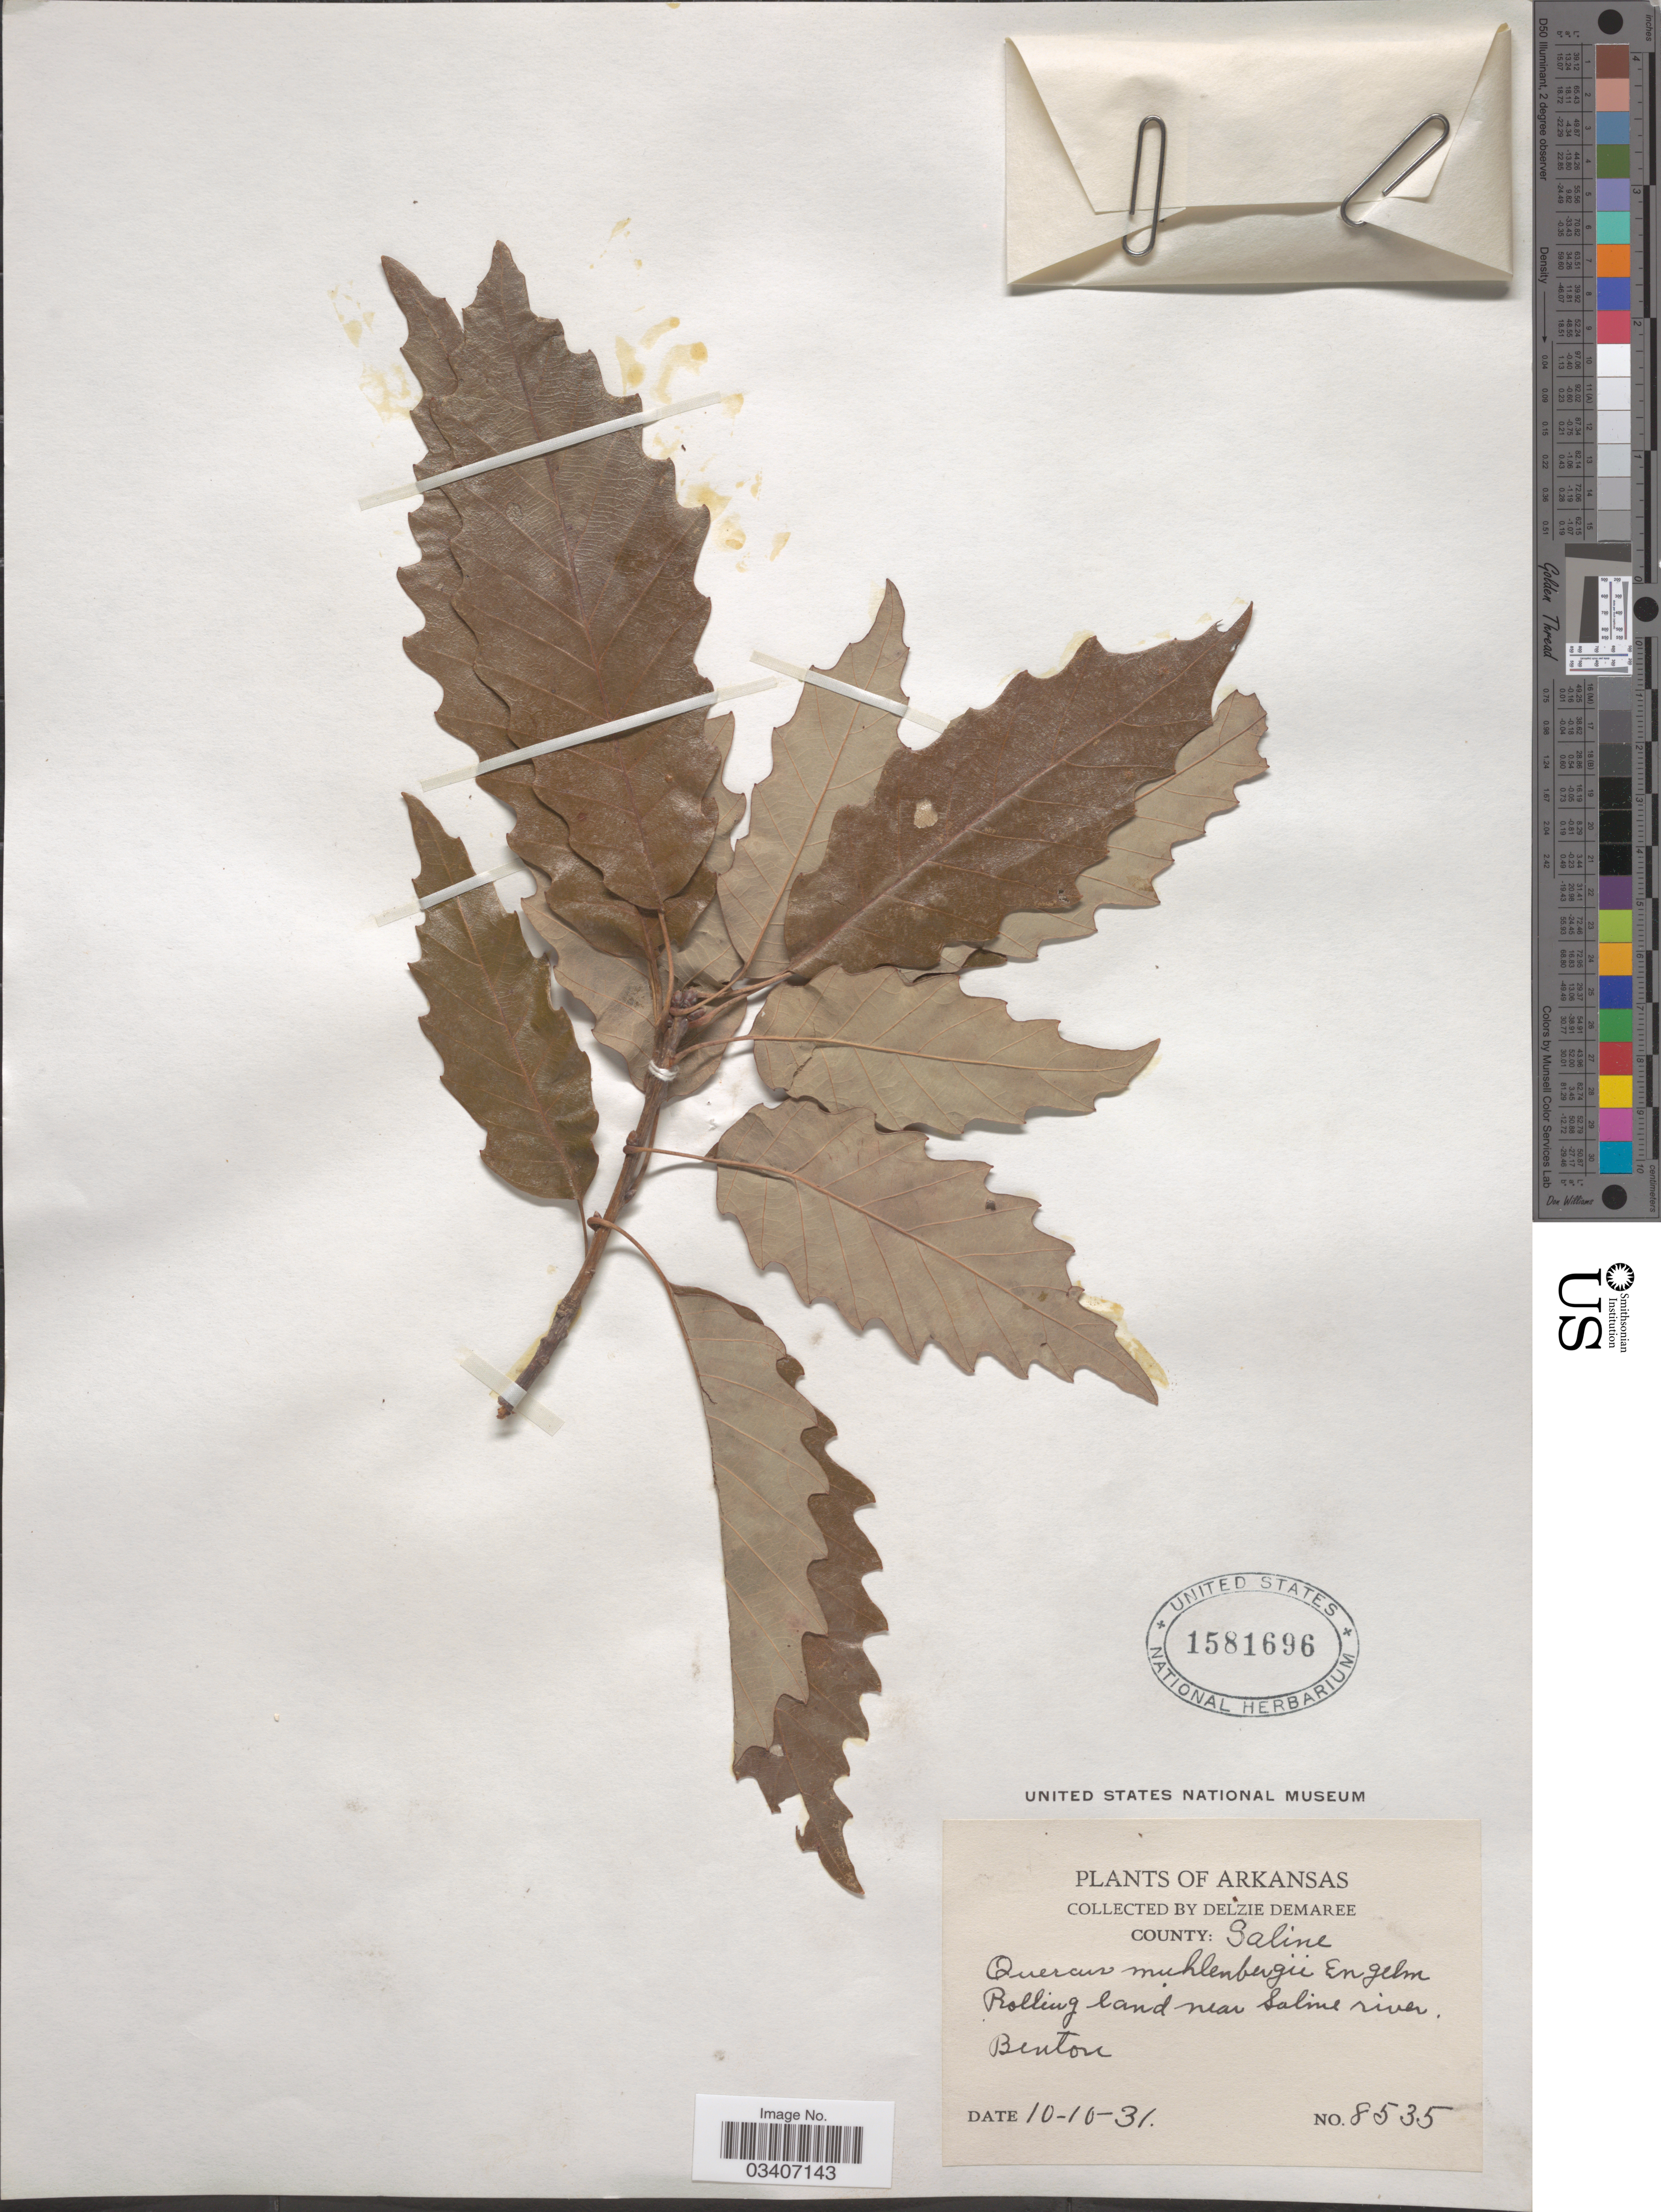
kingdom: Plantae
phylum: Tracheophyta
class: Magnoliopsida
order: Fagales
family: Fagaceae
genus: Quercus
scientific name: Quercus muehlenbergii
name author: Engelm.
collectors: D. Demaree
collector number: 8535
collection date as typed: Transcribed d/m/y: 10/10/31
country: United States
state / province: Arkansas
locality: County: Saline. Rolling land near Saline river. Benton.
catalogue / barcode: US 1581696